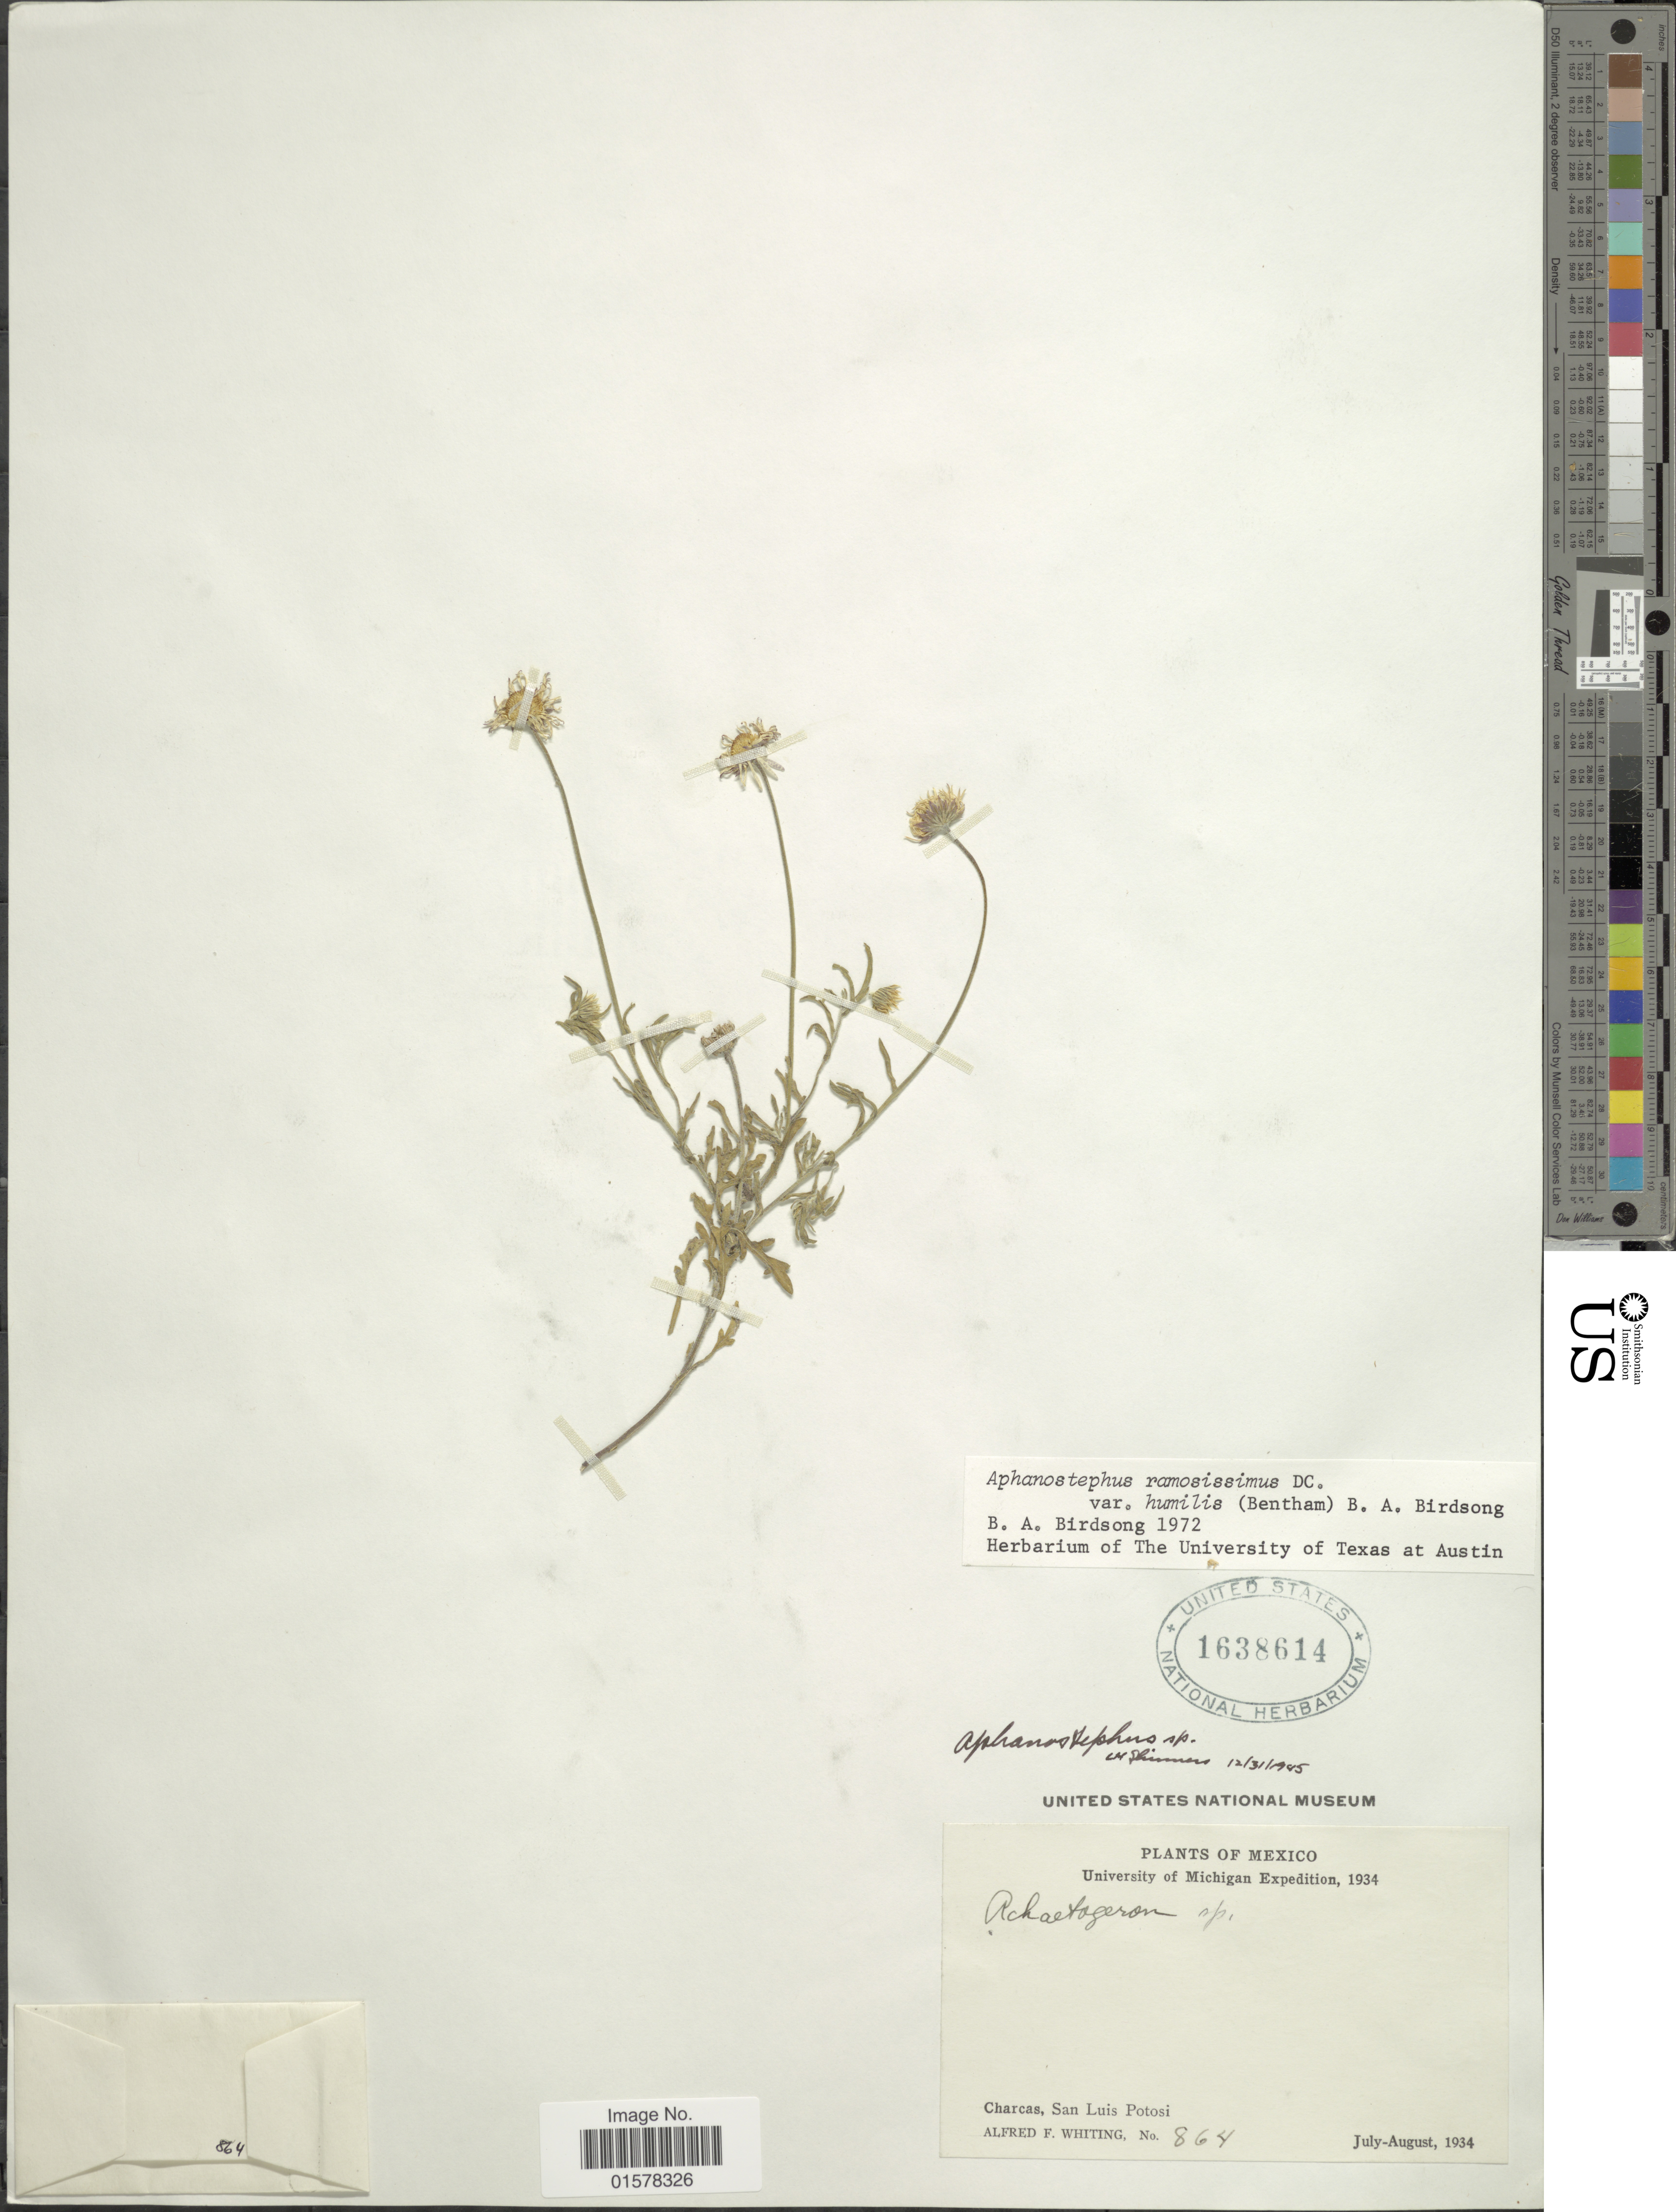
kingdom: Plantae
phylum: Tracheophyta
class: Magnoliopsida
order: Asterales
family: Asteraceae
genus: Aphanostephus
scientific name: Aphanostephus ramosissimus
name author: DC.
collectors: A. F. Whiting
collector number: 864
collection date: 1934-07/1934-08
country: Mexico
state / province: San Luis Potosí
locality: Mexico. Charcas, San Luis Potosí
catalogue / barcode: US 1638614